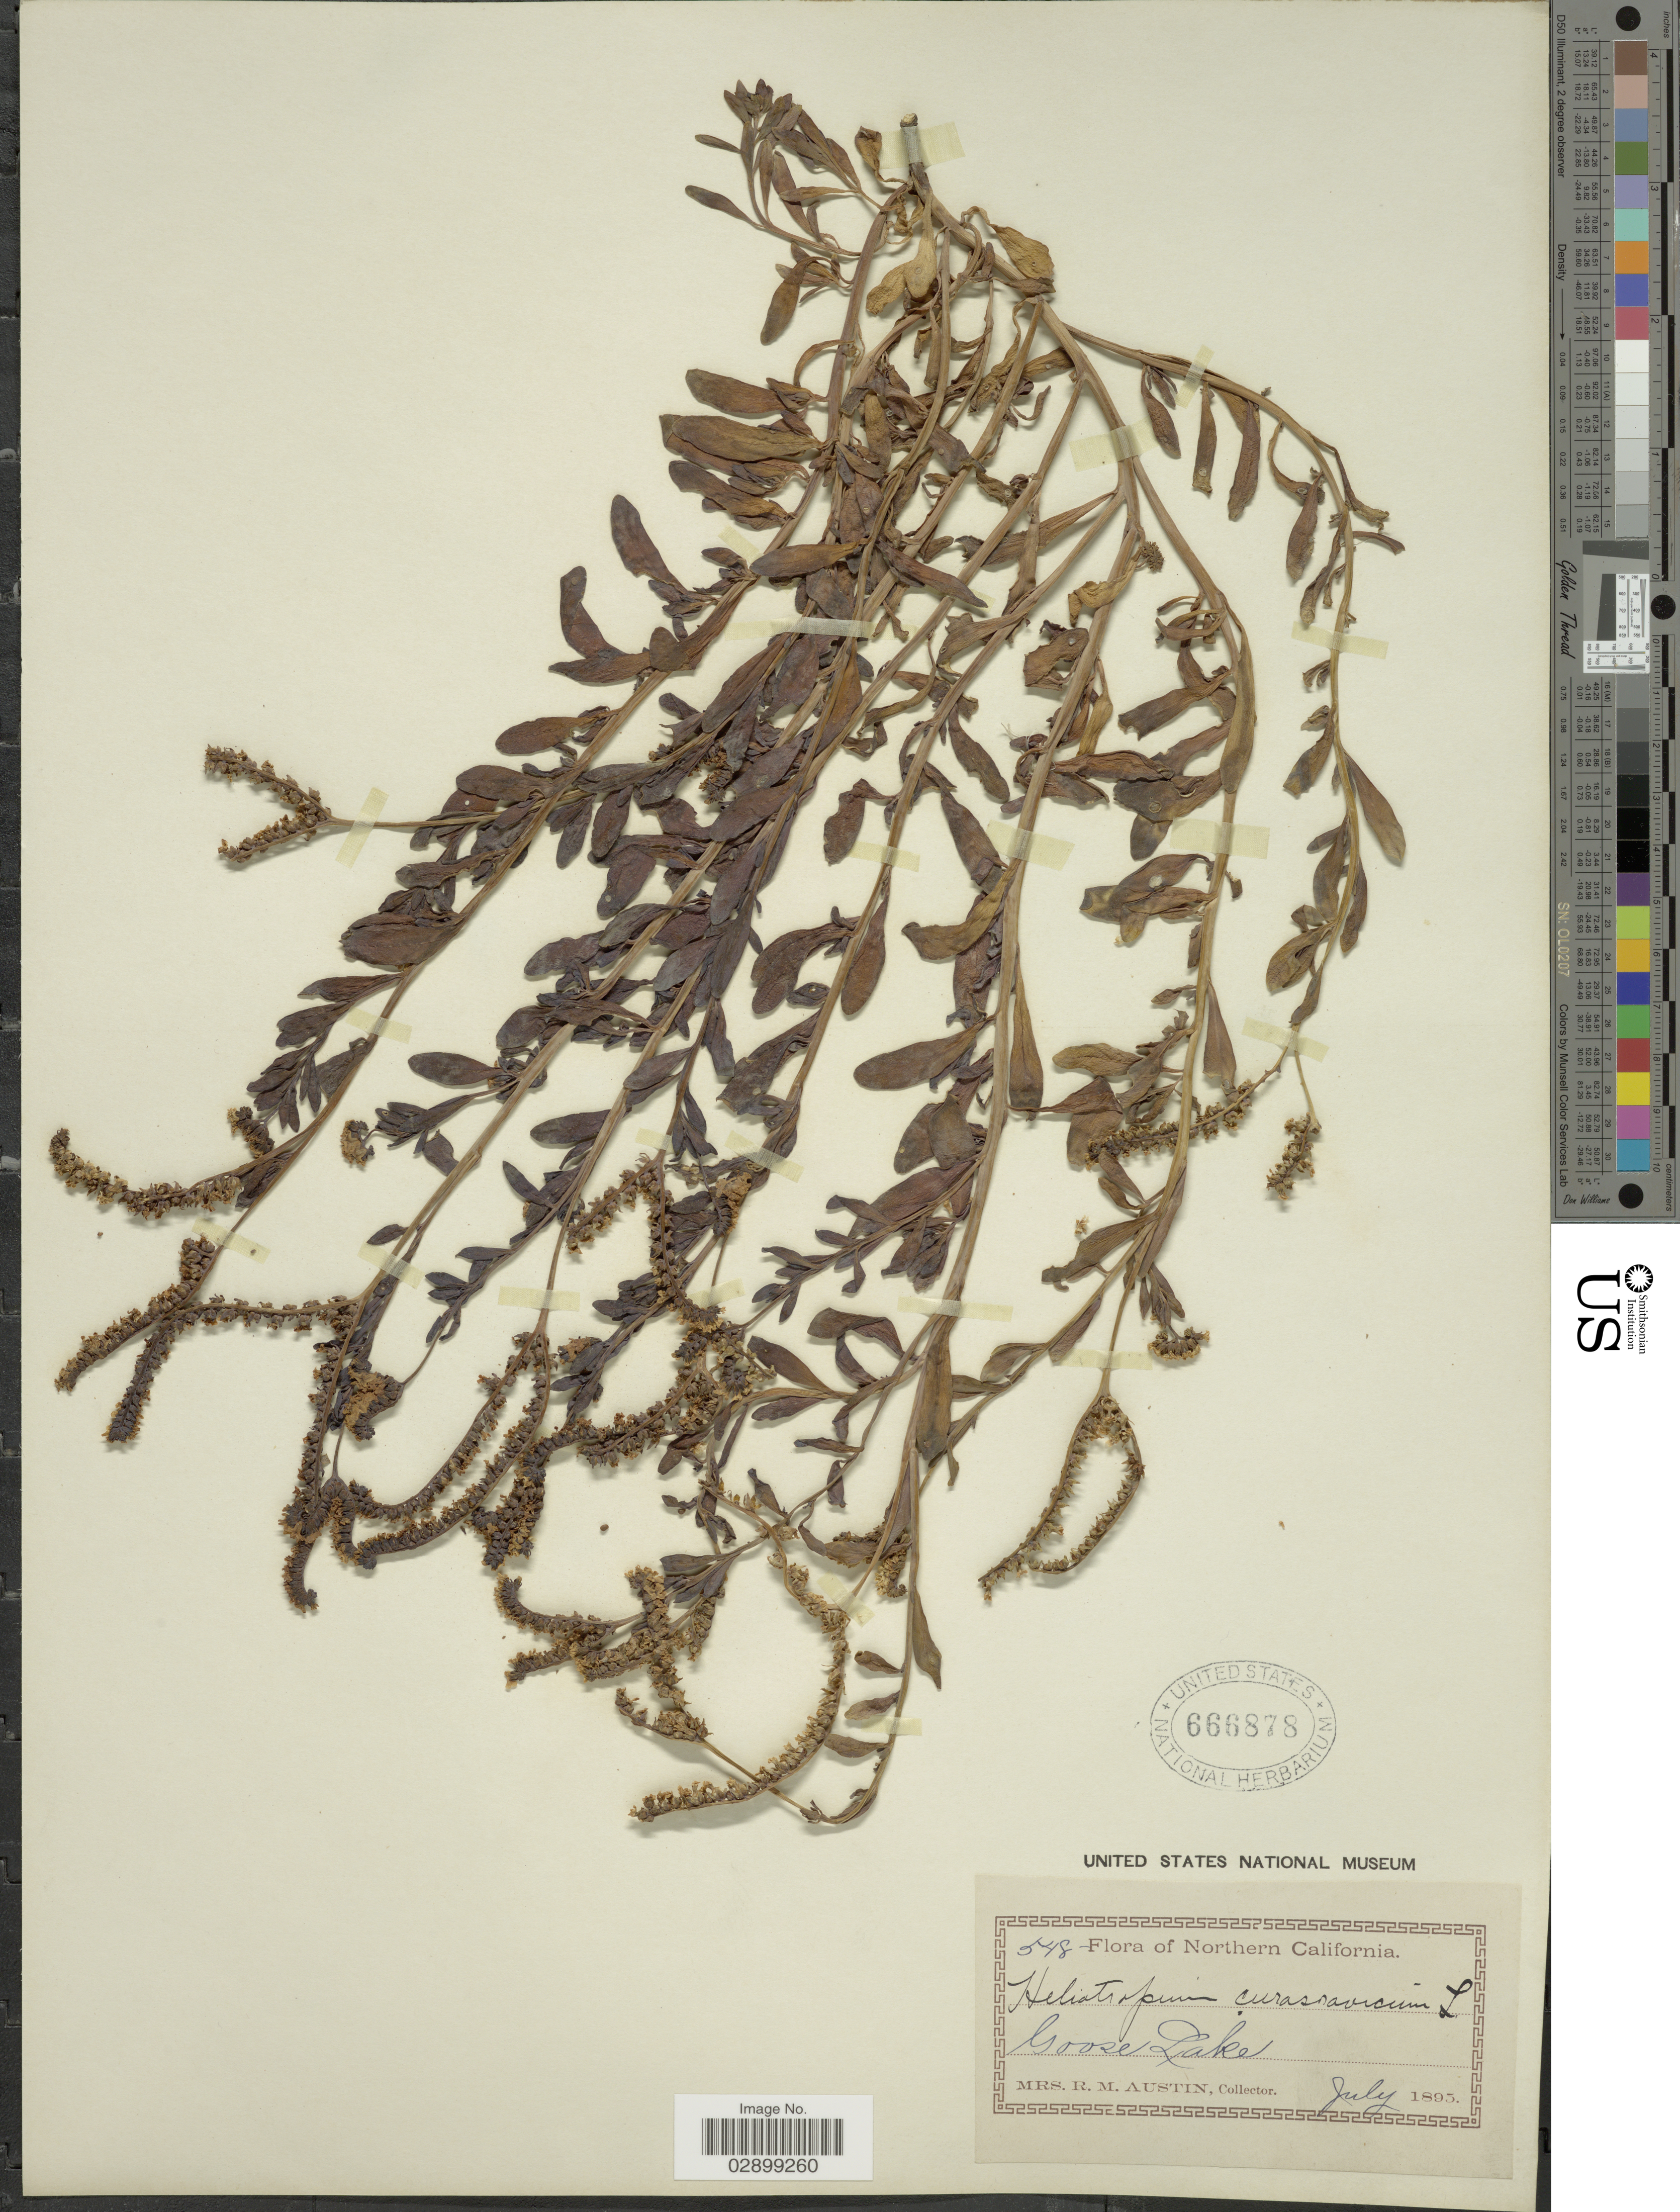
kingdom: Plantae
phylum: Tracheophyta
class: Magnoliopsida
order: Boraginales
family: Heliotropiaceae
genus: Heliotropium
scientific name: Heliotropium curassavicum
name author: L.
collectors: R. Austin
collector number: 548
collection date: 1895-07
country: United States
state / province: California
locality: Northern California. Goose Lake.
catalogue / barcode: US 666878